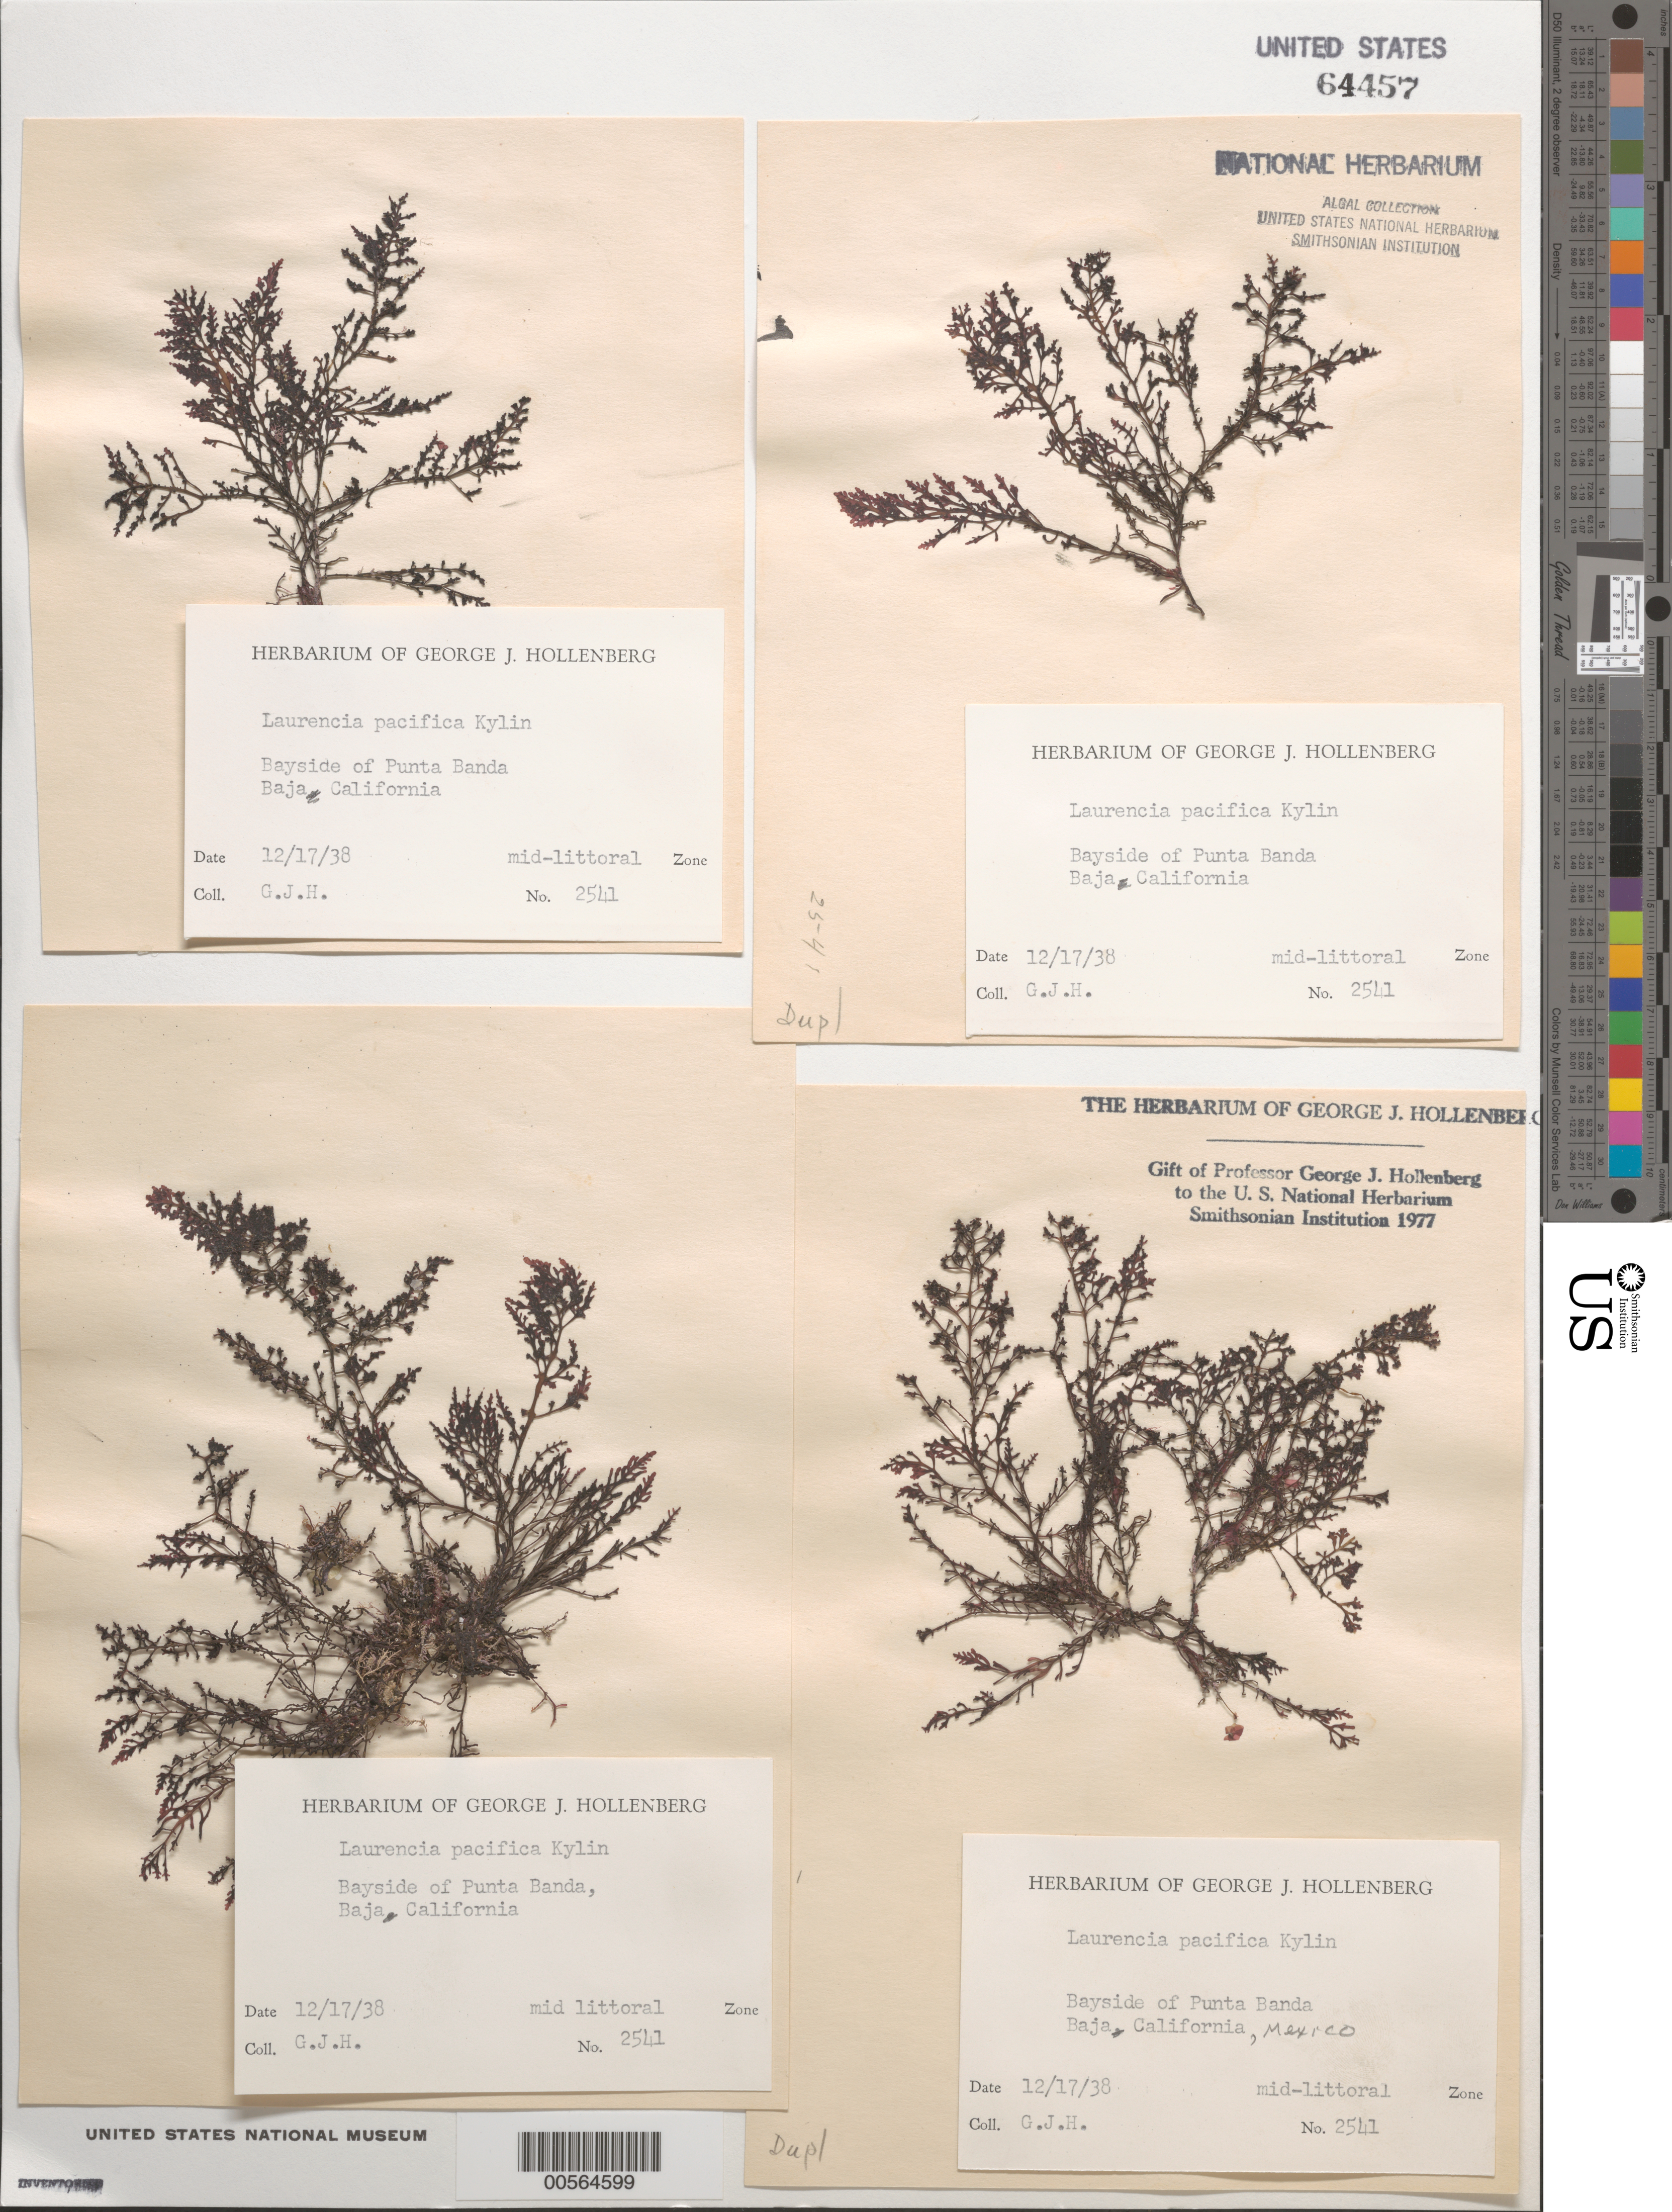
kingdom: Plantae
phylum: Rhodophyta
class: Florideophyceae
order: Ceramiales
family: Rhodomelaceae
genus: Laurencia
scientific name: Laurencia pacifica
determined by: Hollenberg, George J.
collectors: G. Hollenberg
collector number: GJH 2541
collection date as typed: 17 Dec 1938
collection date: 1938-12-17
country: Mexico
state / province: Baja California Norte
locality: Bay side of Punta Banda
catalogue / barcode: US 64457